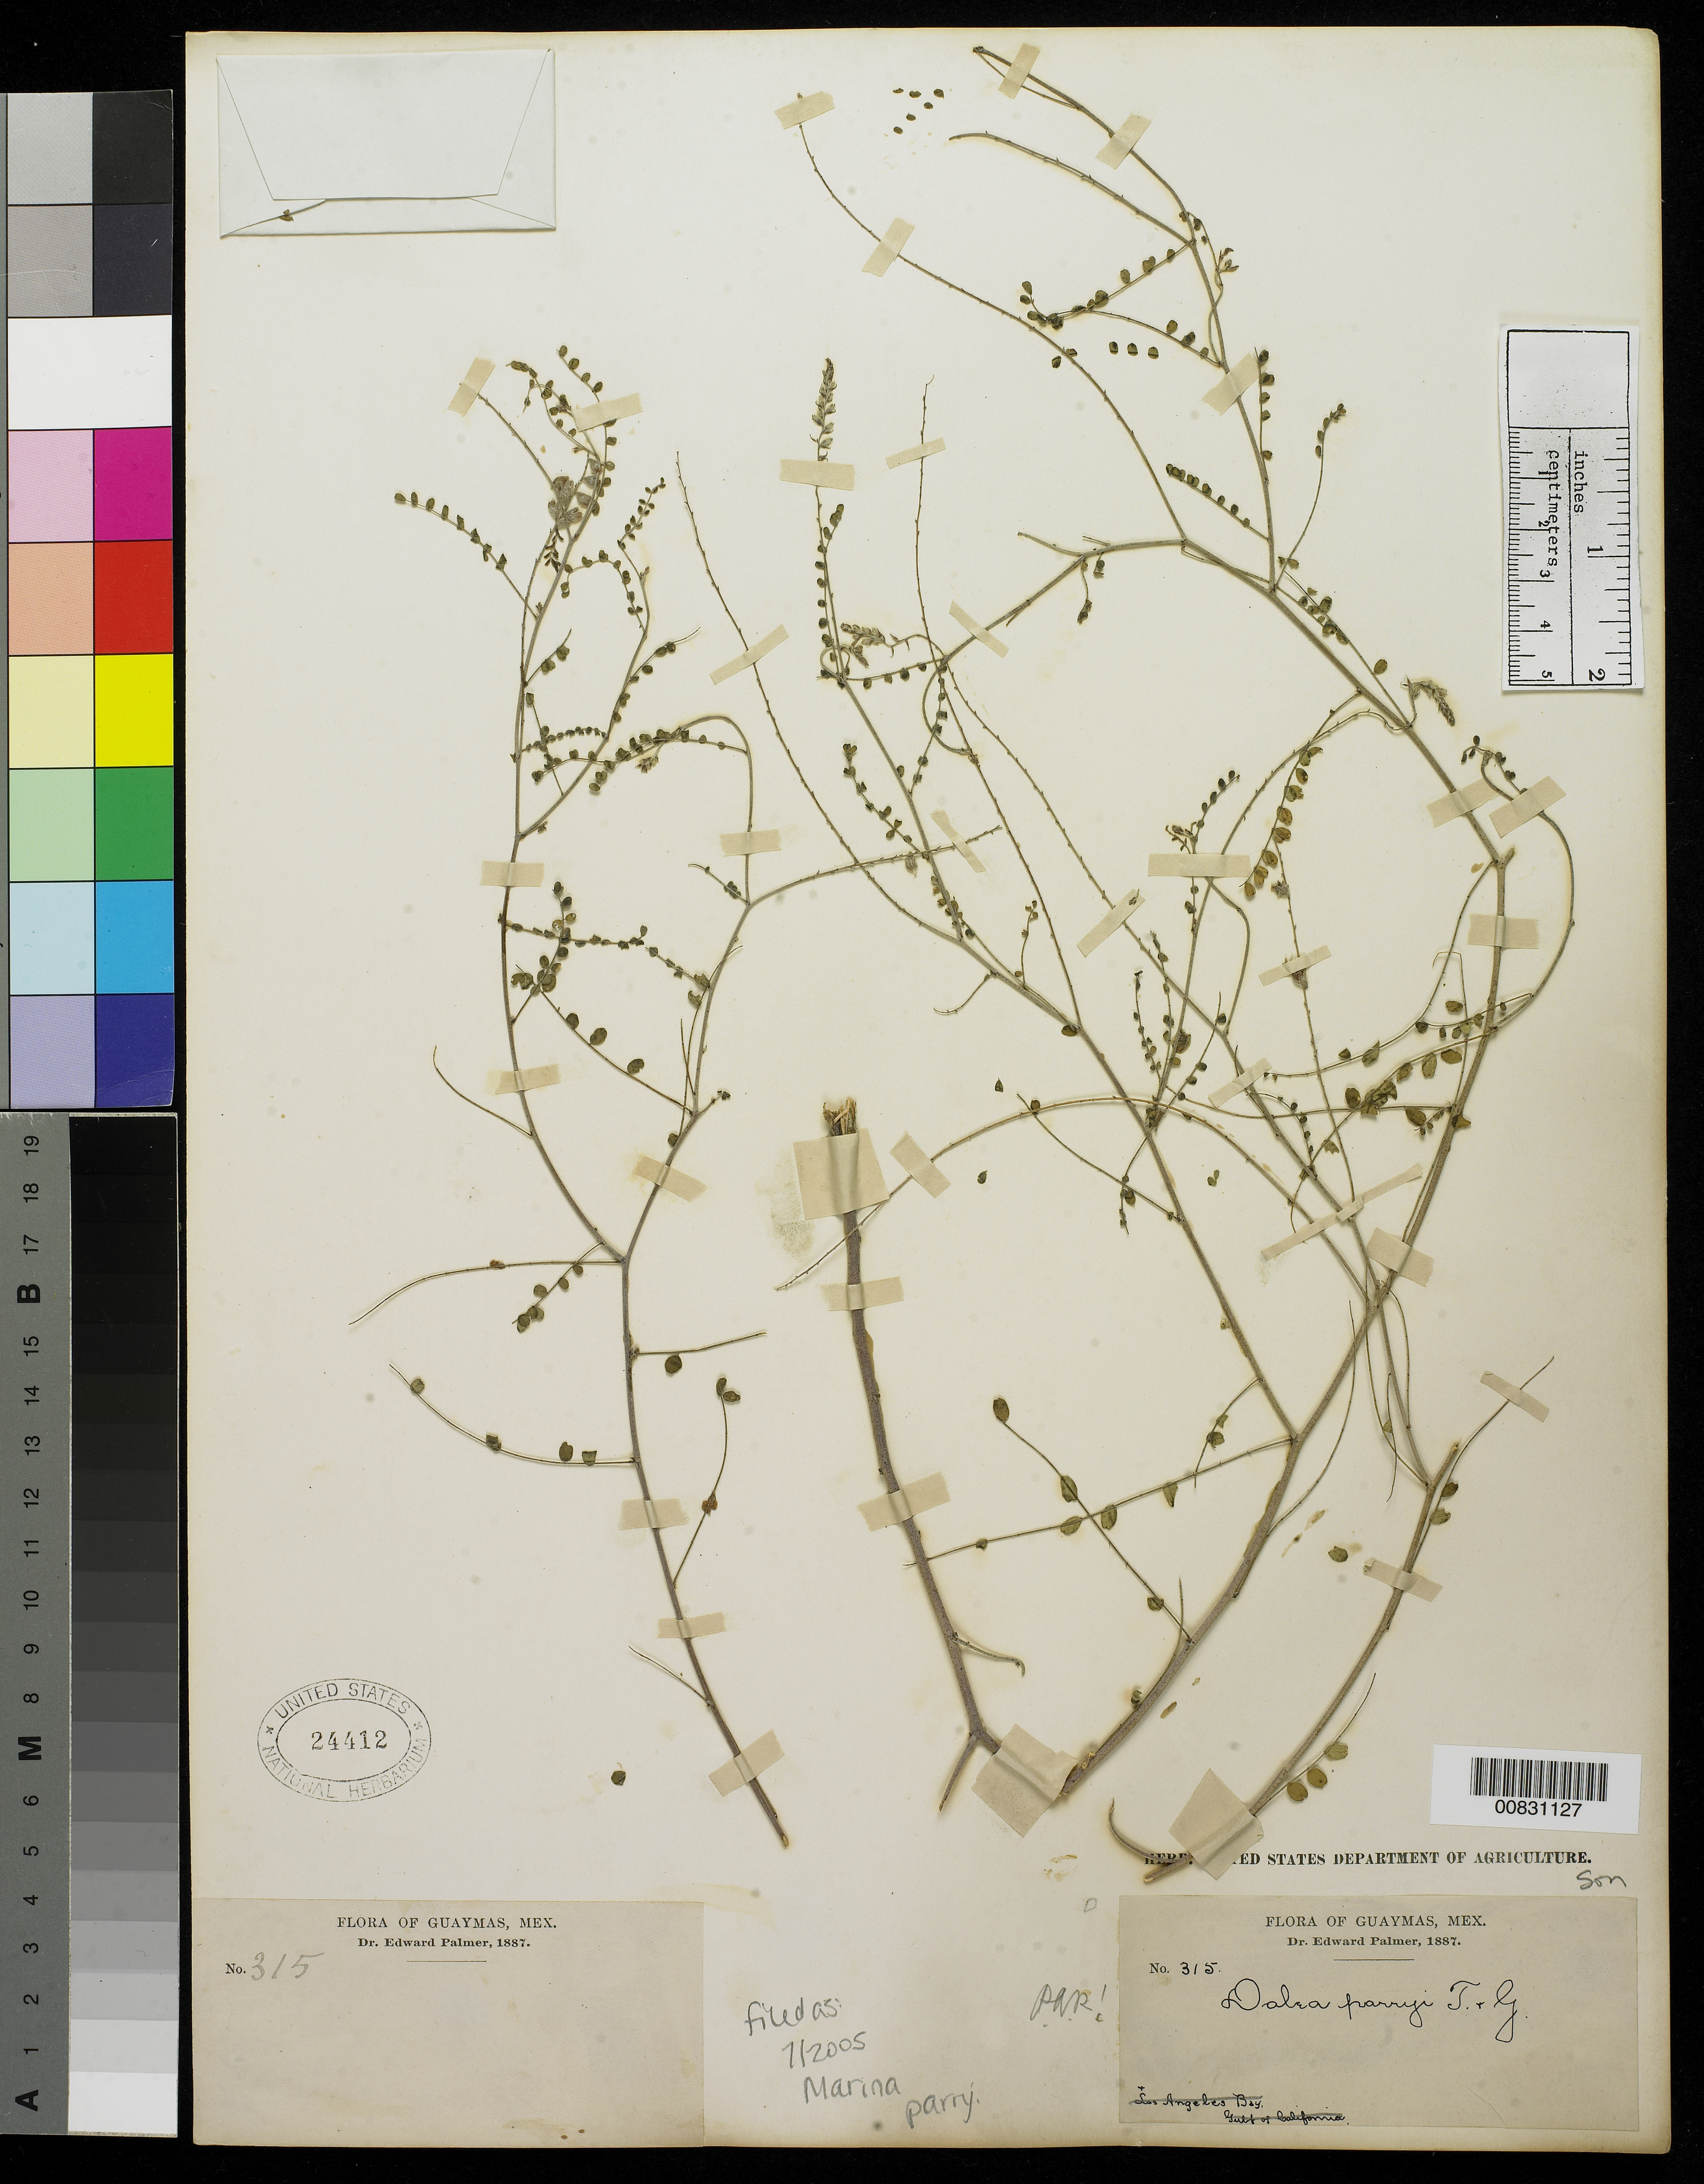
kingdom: Plantae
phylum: Tracheophyta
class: Magnoliopsida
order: Fabales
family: Fabaceae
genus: Marina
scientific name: Marina parryi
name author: (Torr. & A. Gray) Barneby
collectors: E. Palmer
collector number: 315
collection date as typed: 1887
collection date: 1887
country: Mexico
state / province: Sonora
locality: Guaymas, Sonora.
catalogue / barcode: US 24412